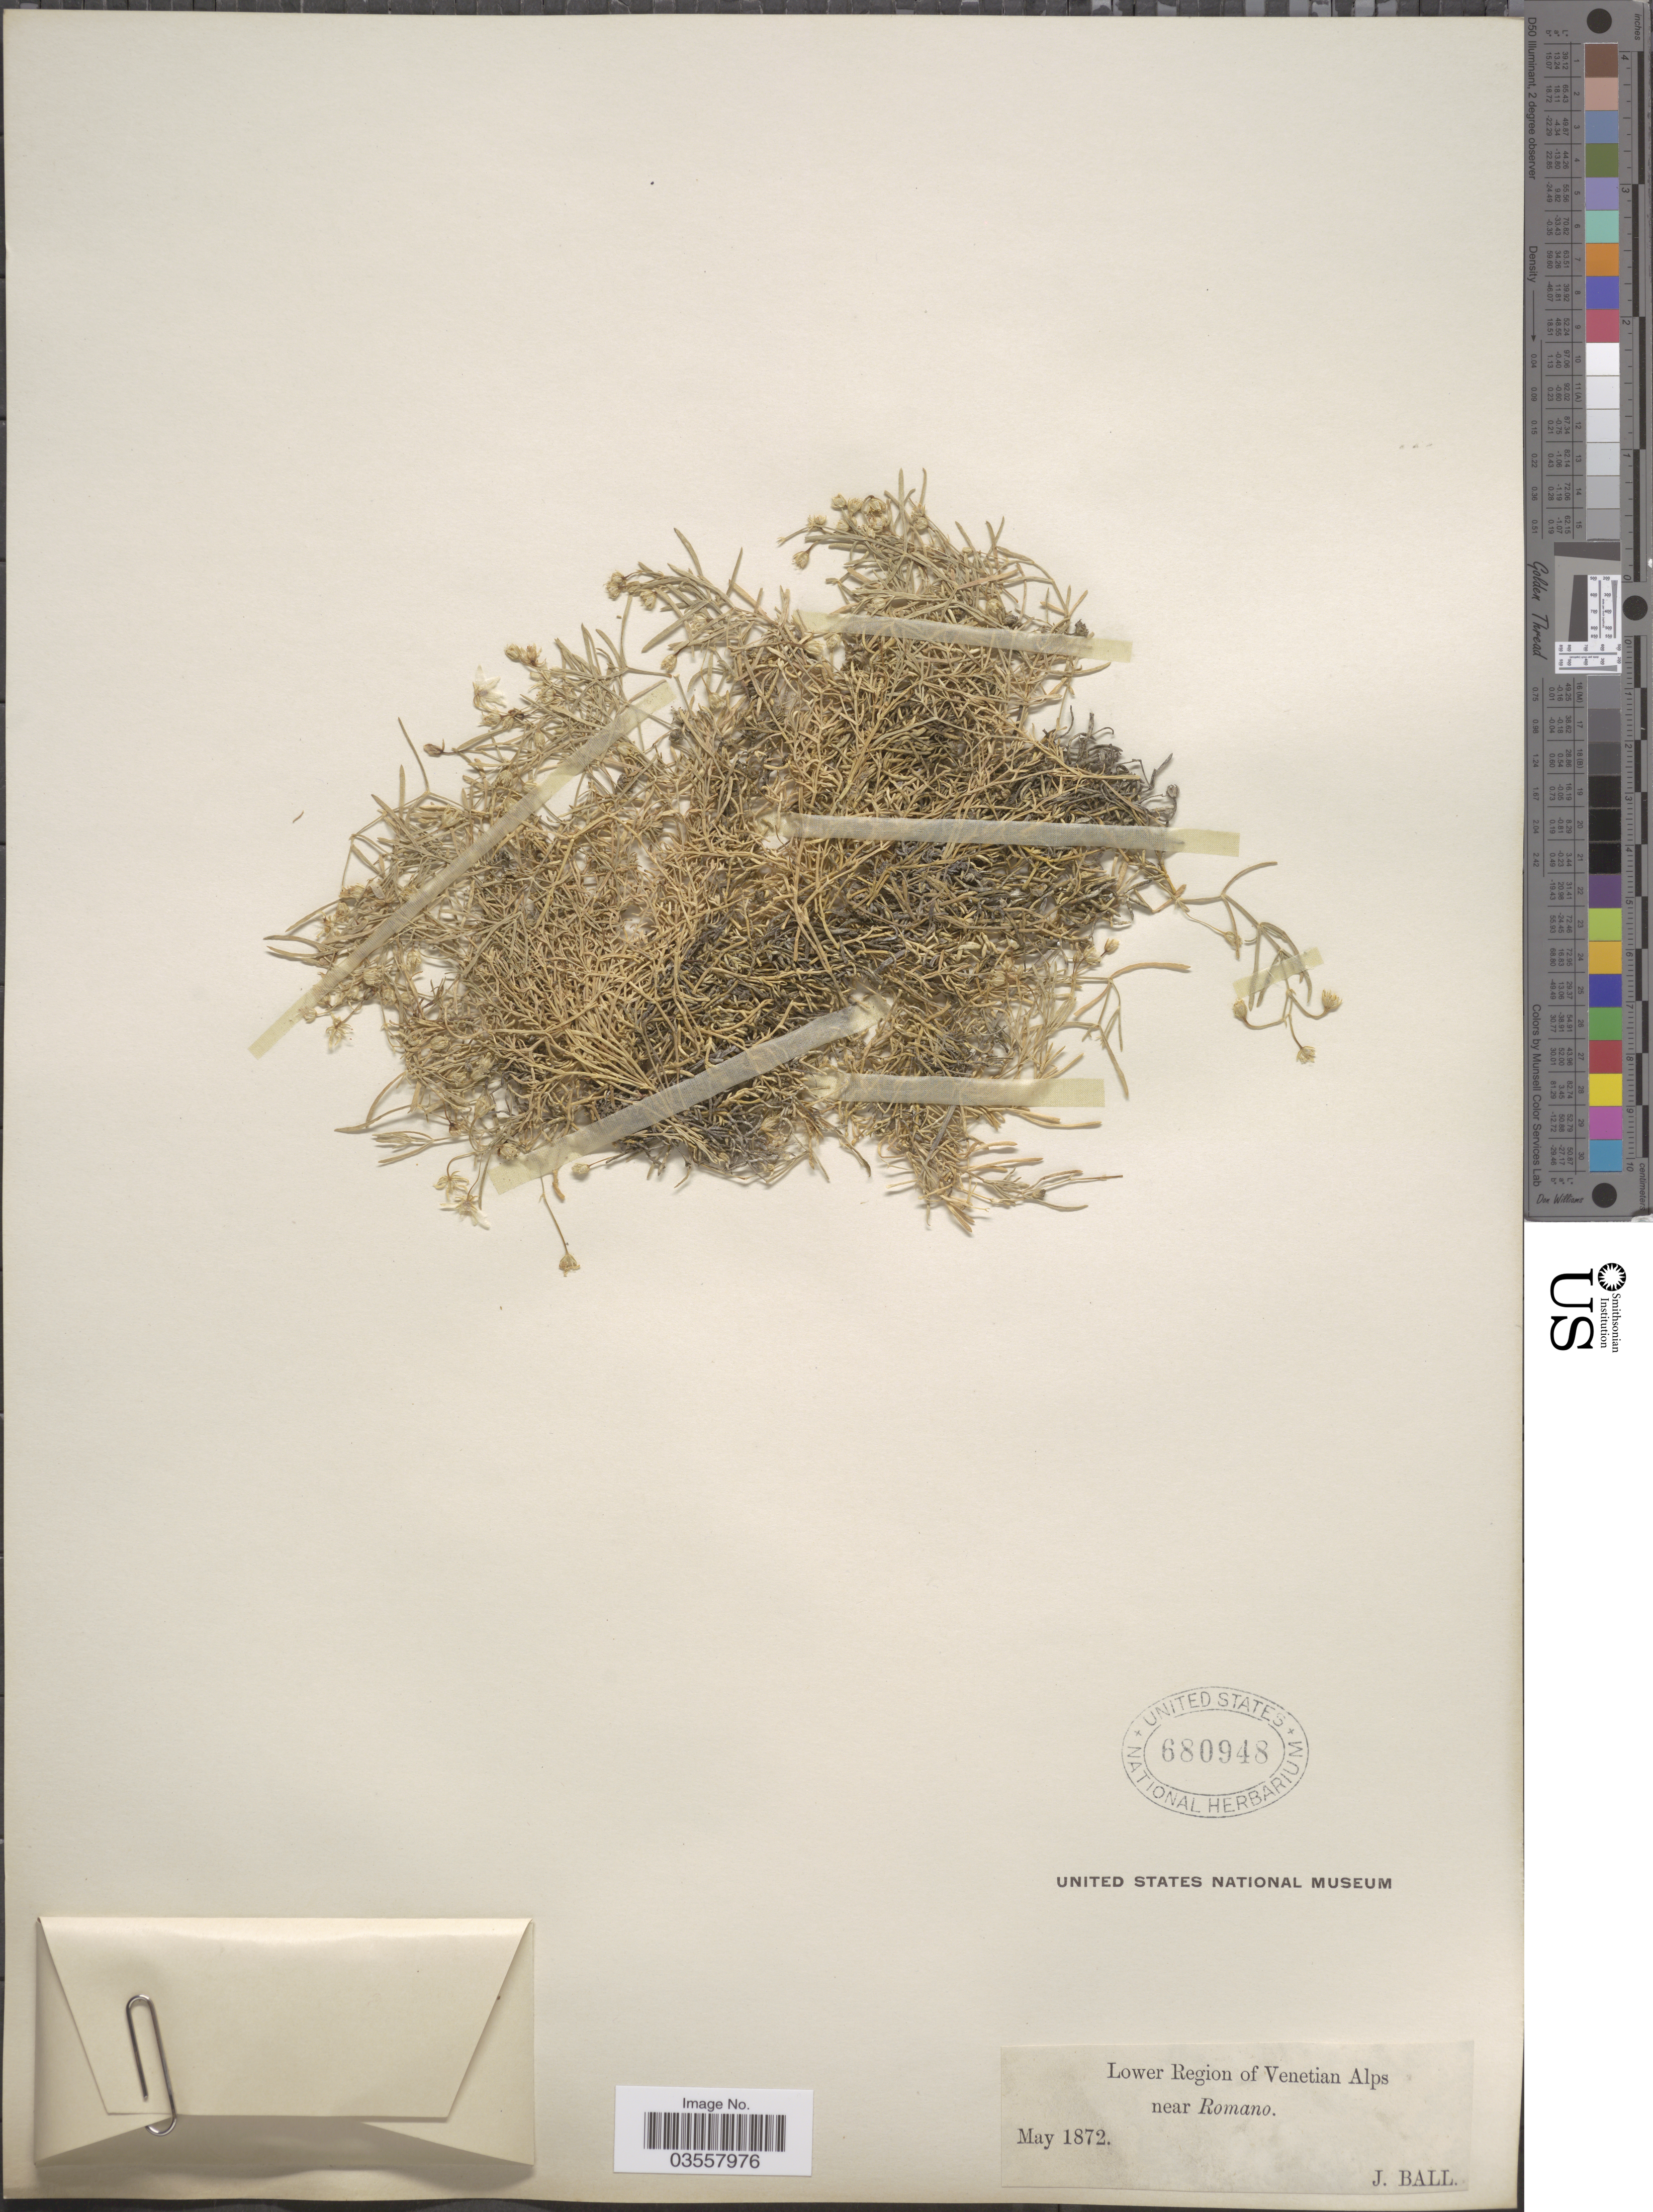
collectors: J. Ball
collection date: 1872-05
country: Italy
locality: Lower Region of Venetian Alps near Romano.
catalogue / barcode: US 680948